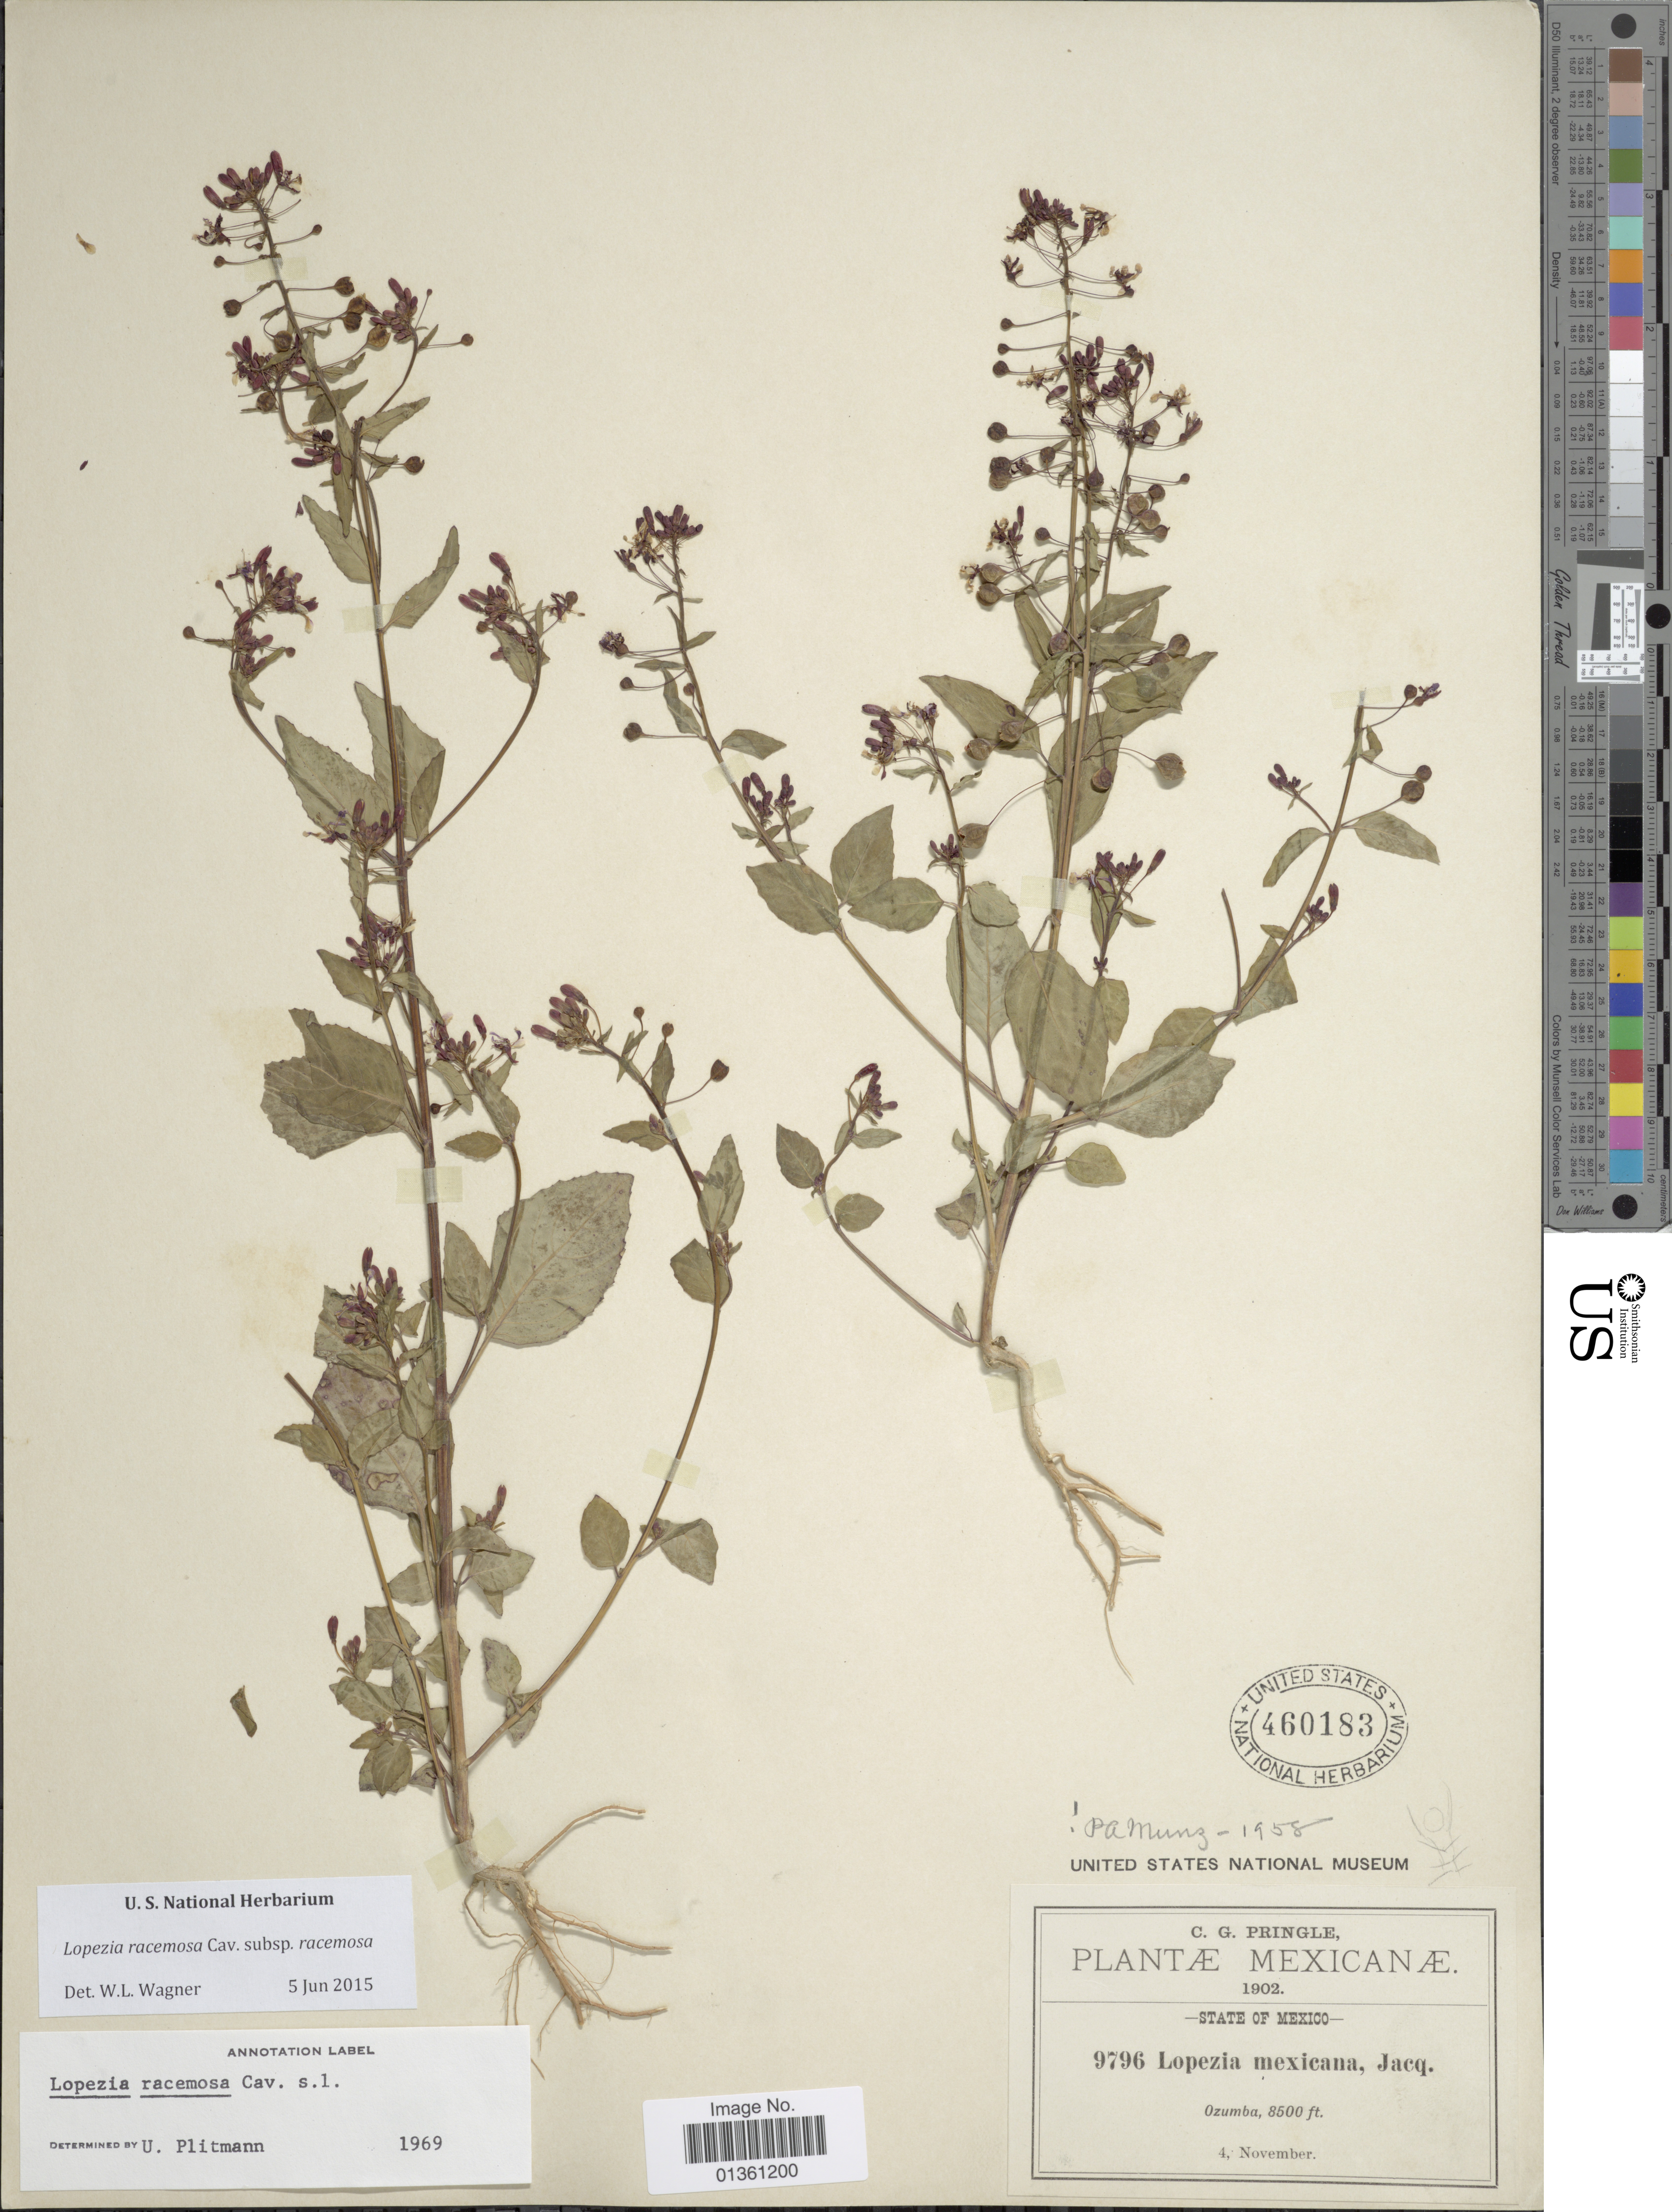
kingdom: Plantae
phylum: Tracheophyta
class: Magnoliopsida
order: Myrtales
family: Onagraceae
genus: Lopezia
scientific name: Lopezia racemosa subsp. racemosa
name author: Cav.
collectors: C. G. Pringle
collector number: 9796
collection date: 1902-11-04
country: Mexico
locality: Ozumba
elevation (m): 2591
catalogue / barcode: US 460183